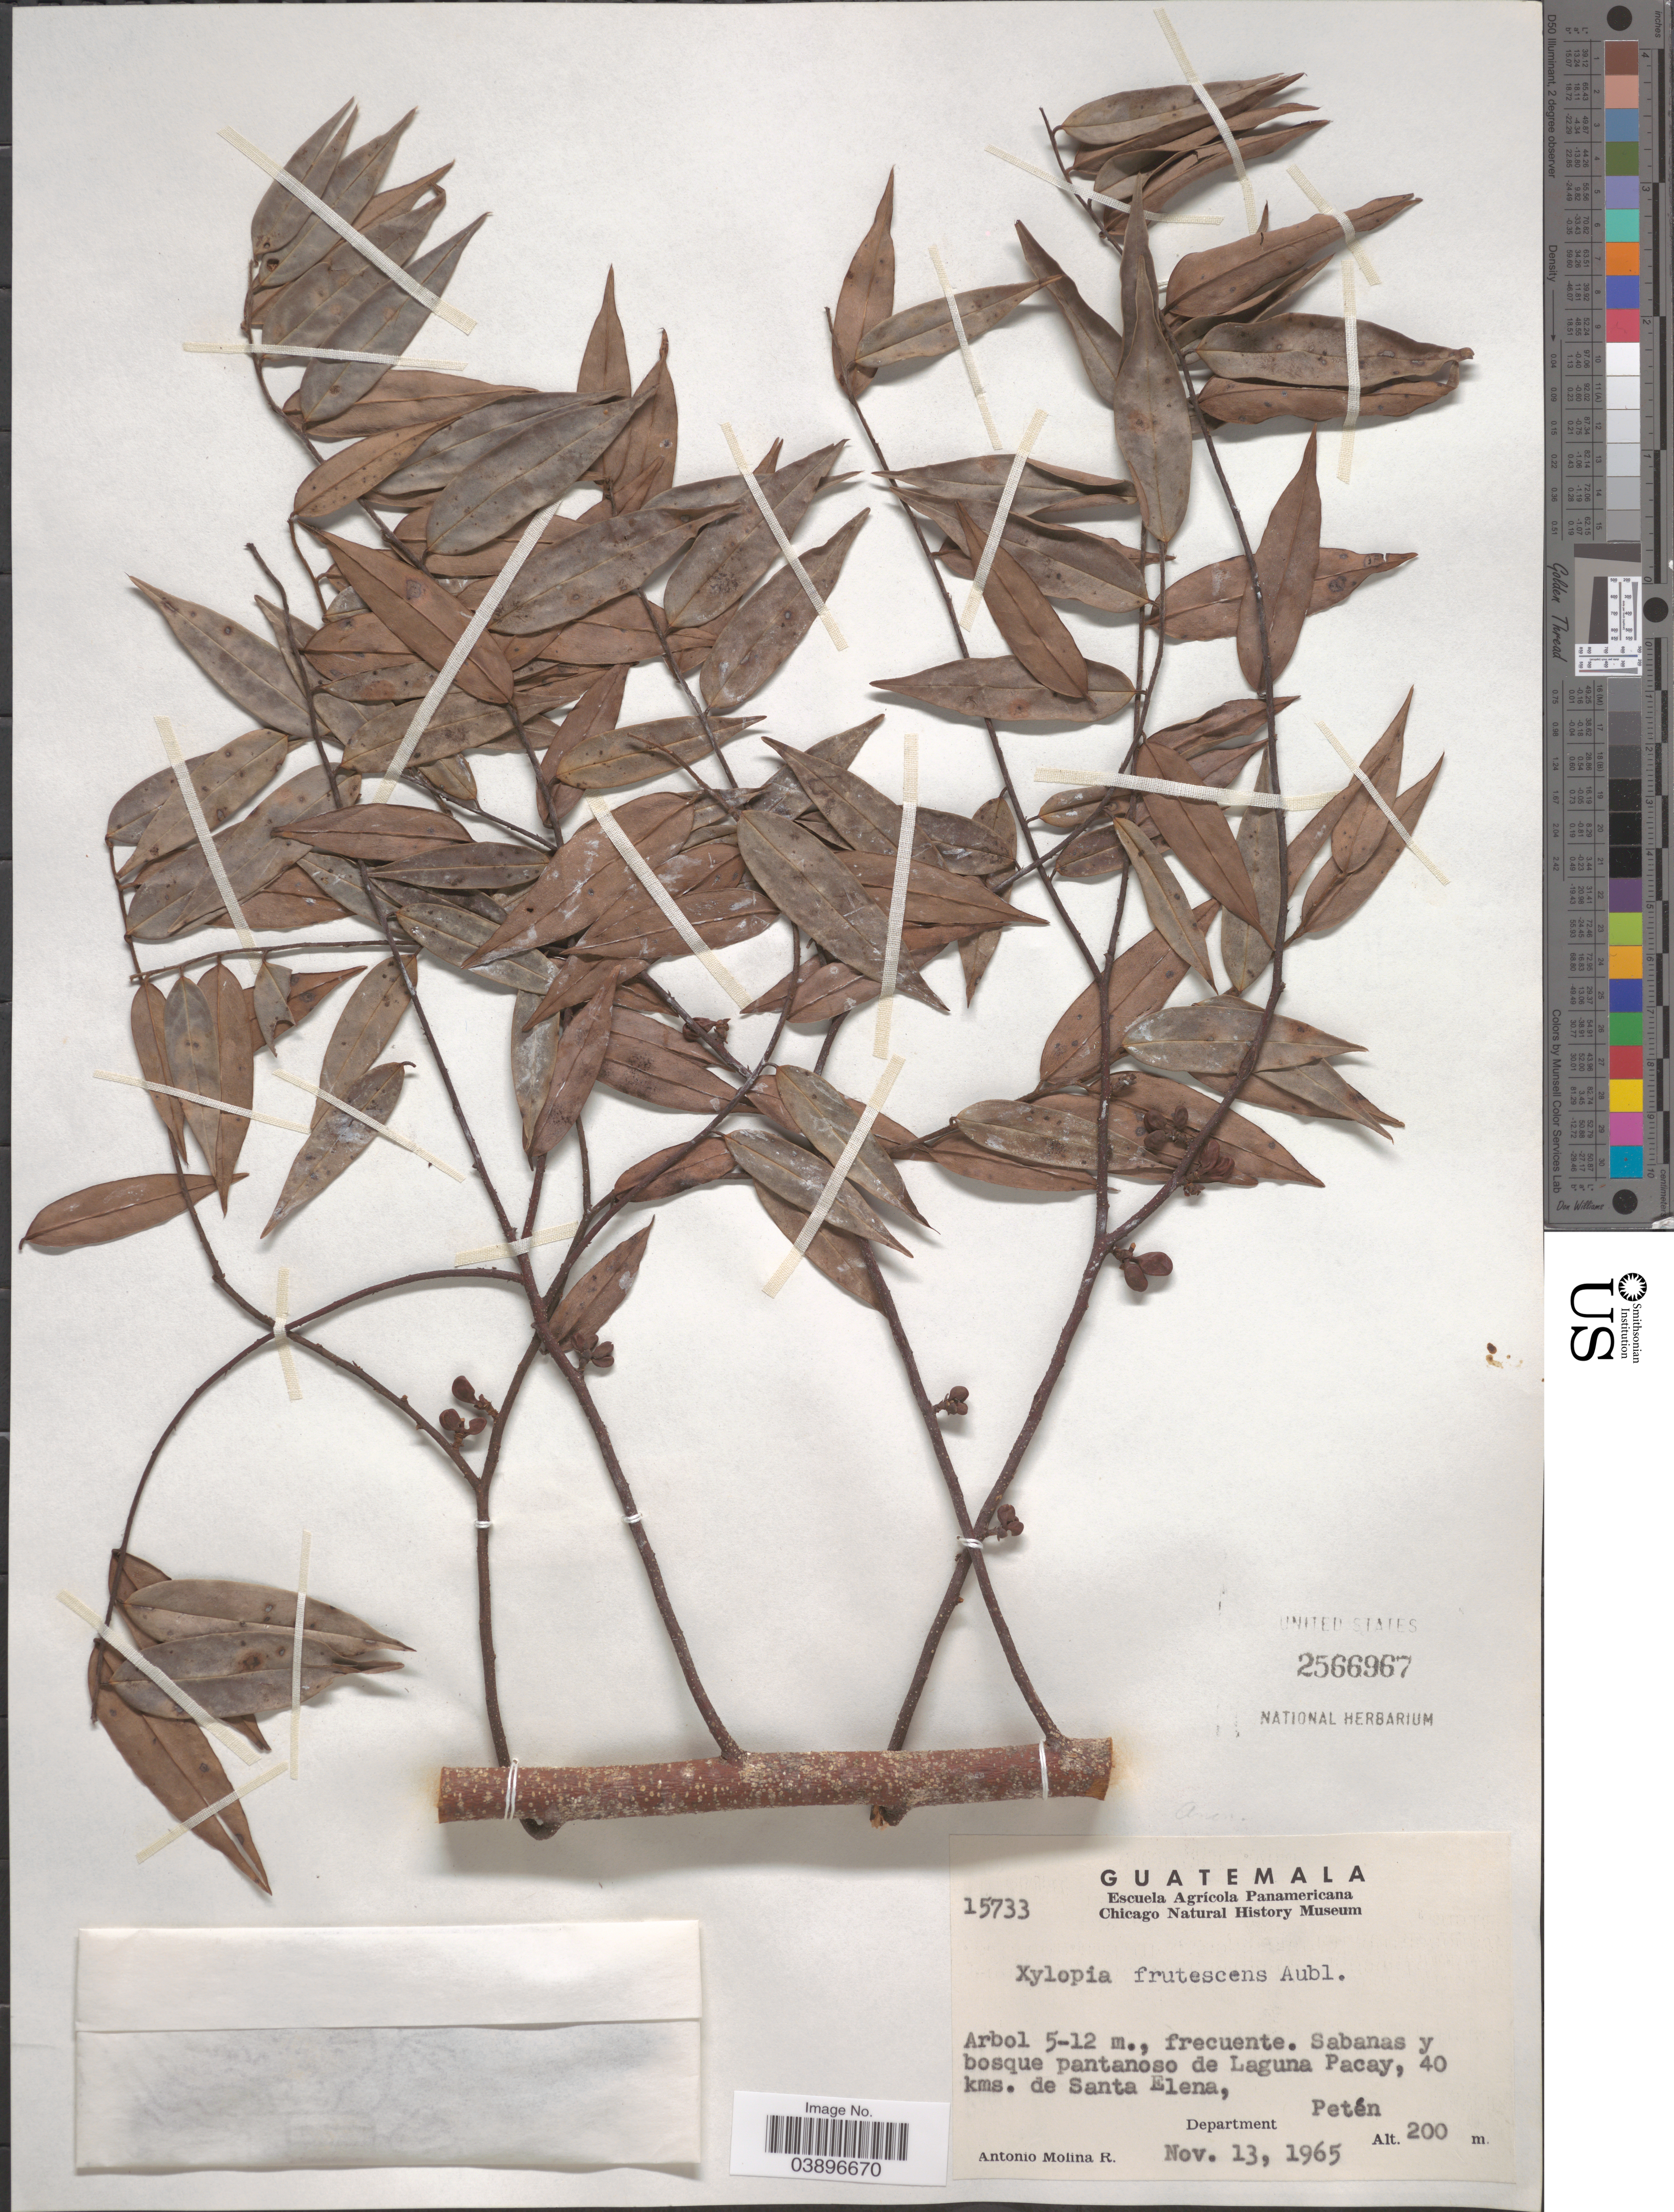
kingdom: Plantae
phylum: Tracheophyta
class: Magnoliopsida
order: Magnoliales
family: Annonaceae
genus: Xylopia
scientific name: Xylopia frutescens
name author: Aubl.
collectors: A. Molina R.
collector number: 15733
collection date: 1965-11-13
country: Guatemala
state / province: El Peten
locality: Sabanas y bosque pantanoso de Laguna Pacay, 40 kms. de Santa Elena, Department Petén.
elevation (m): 200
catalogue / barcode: US 2566967